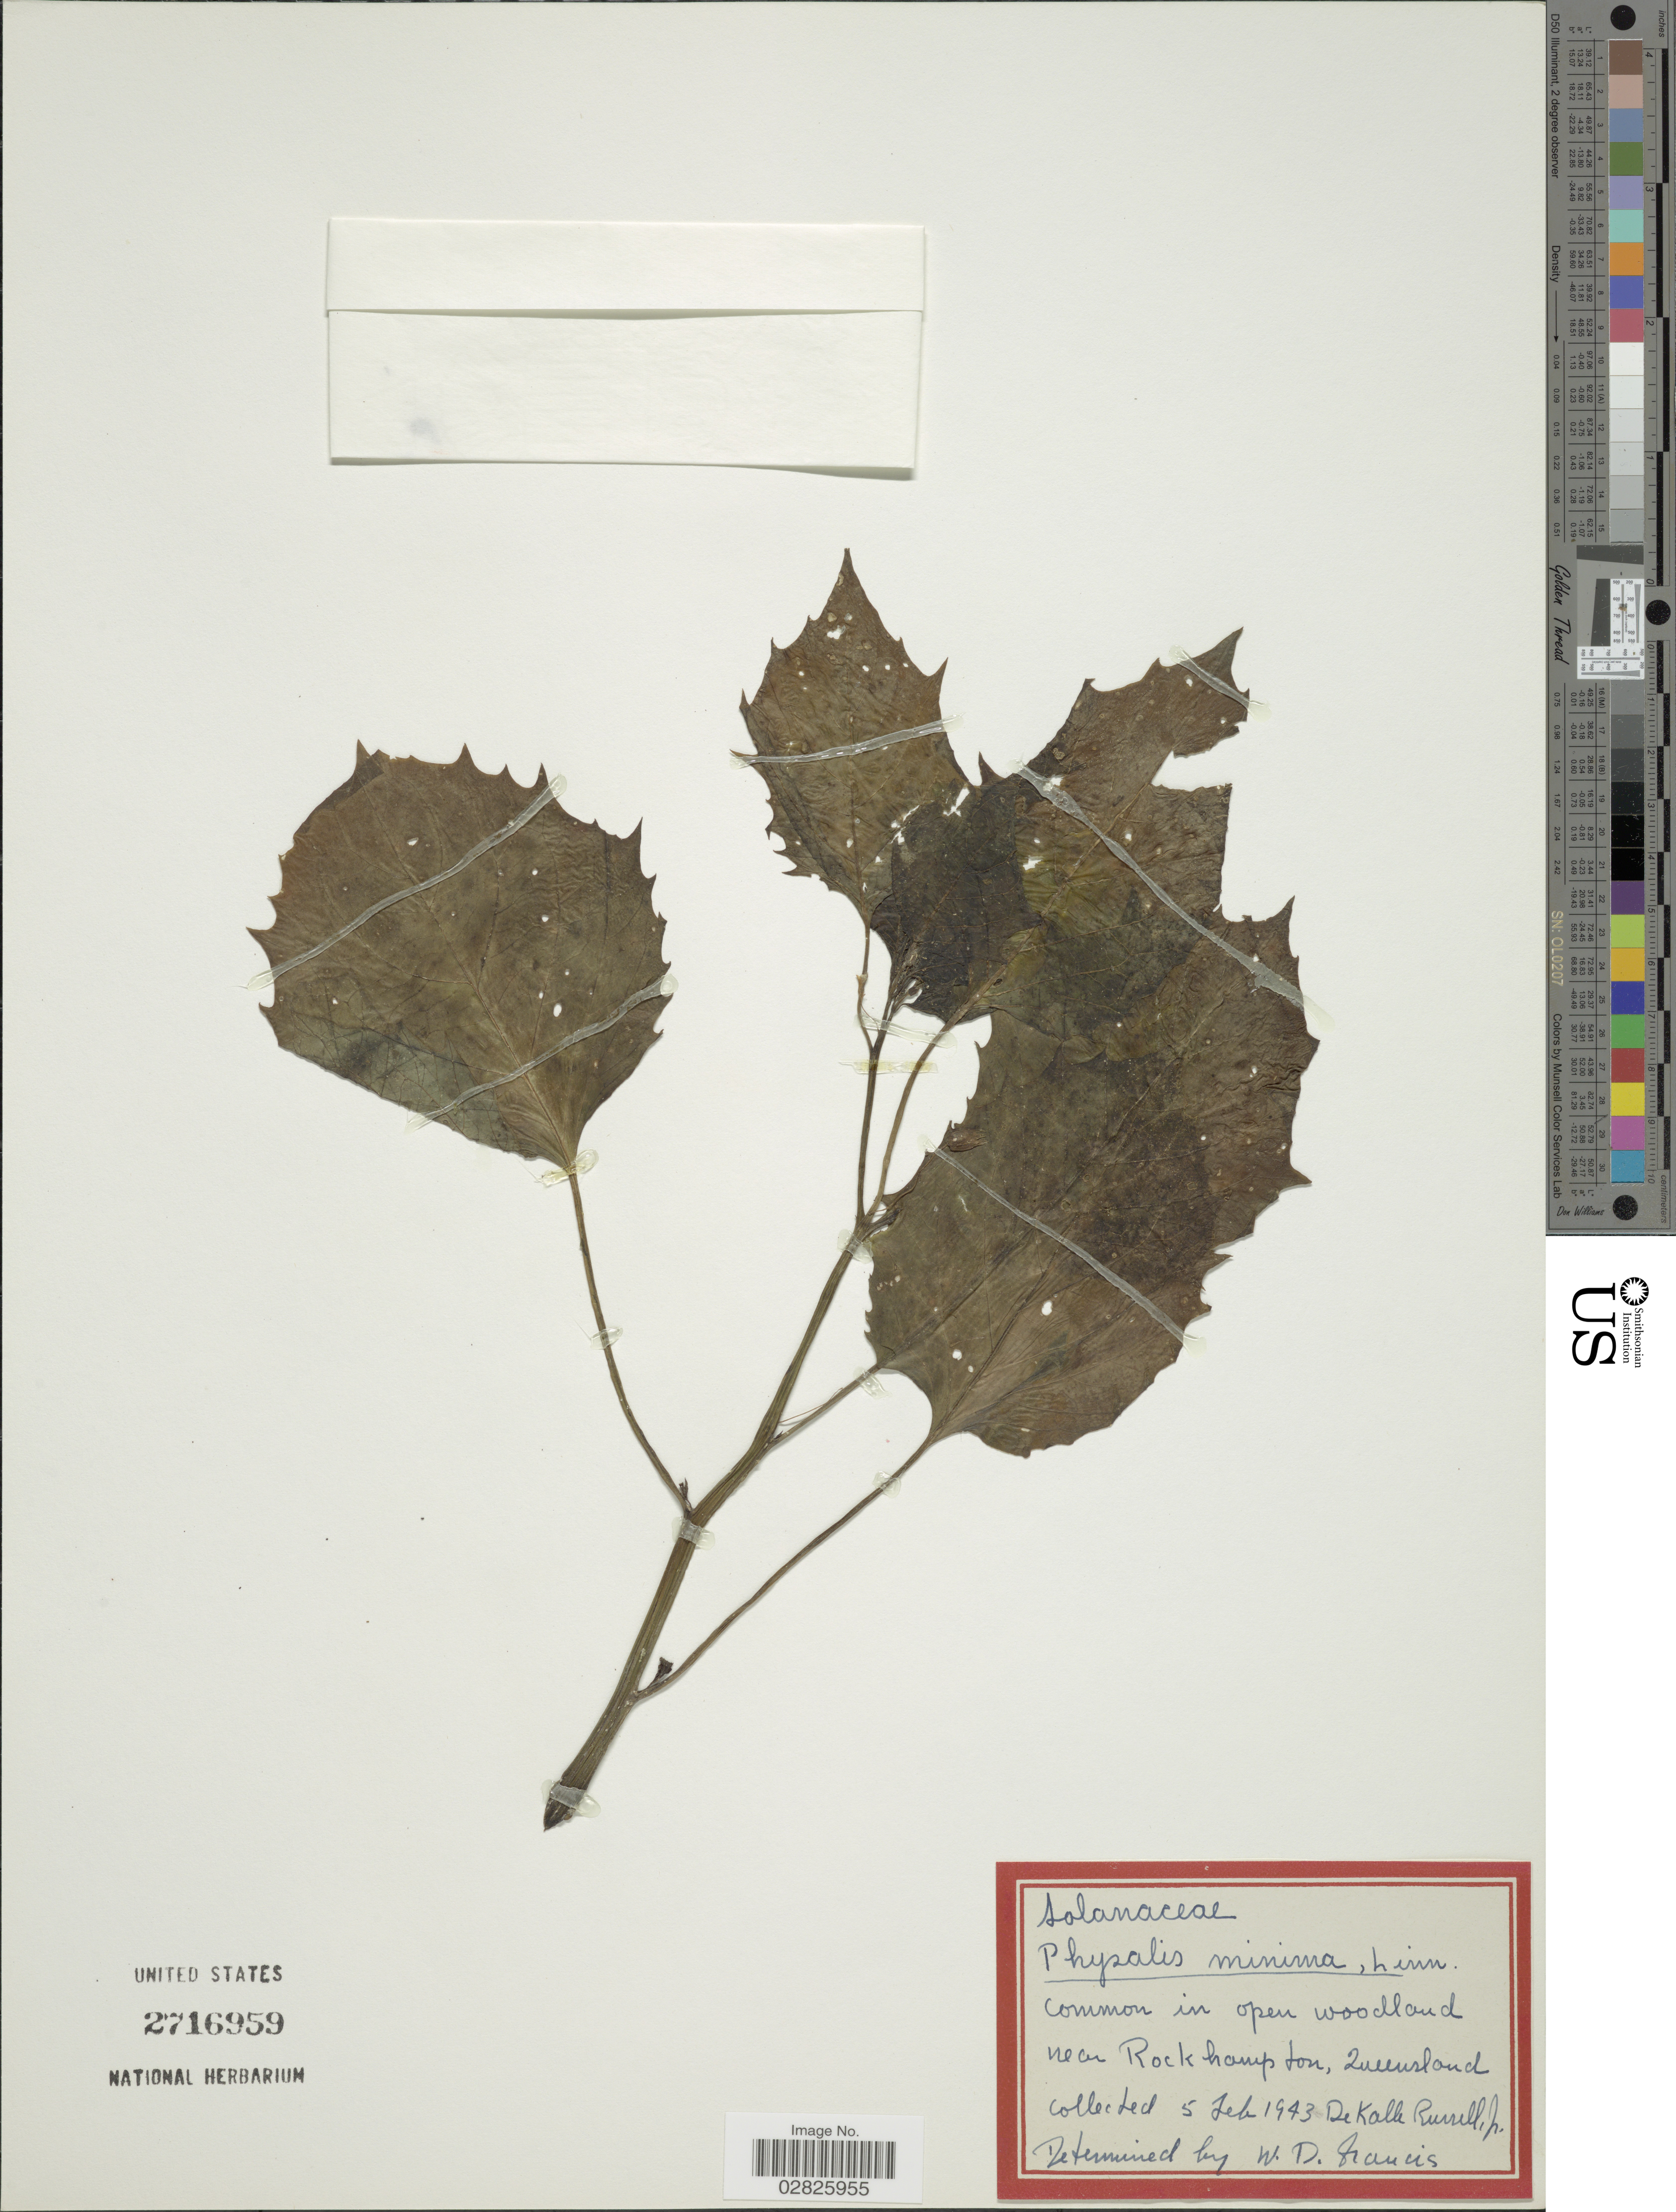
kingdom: Plantae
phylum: Tracheophyta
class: Magnoliopsida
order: Solanales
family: Solanaceae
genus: Physalis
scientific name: Physalis minima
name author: L.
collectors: D. K. Russell Jr.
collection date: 1943-02-05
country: Australia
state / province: Queensland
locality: Near Rockhampton.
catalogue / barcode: US 2716959